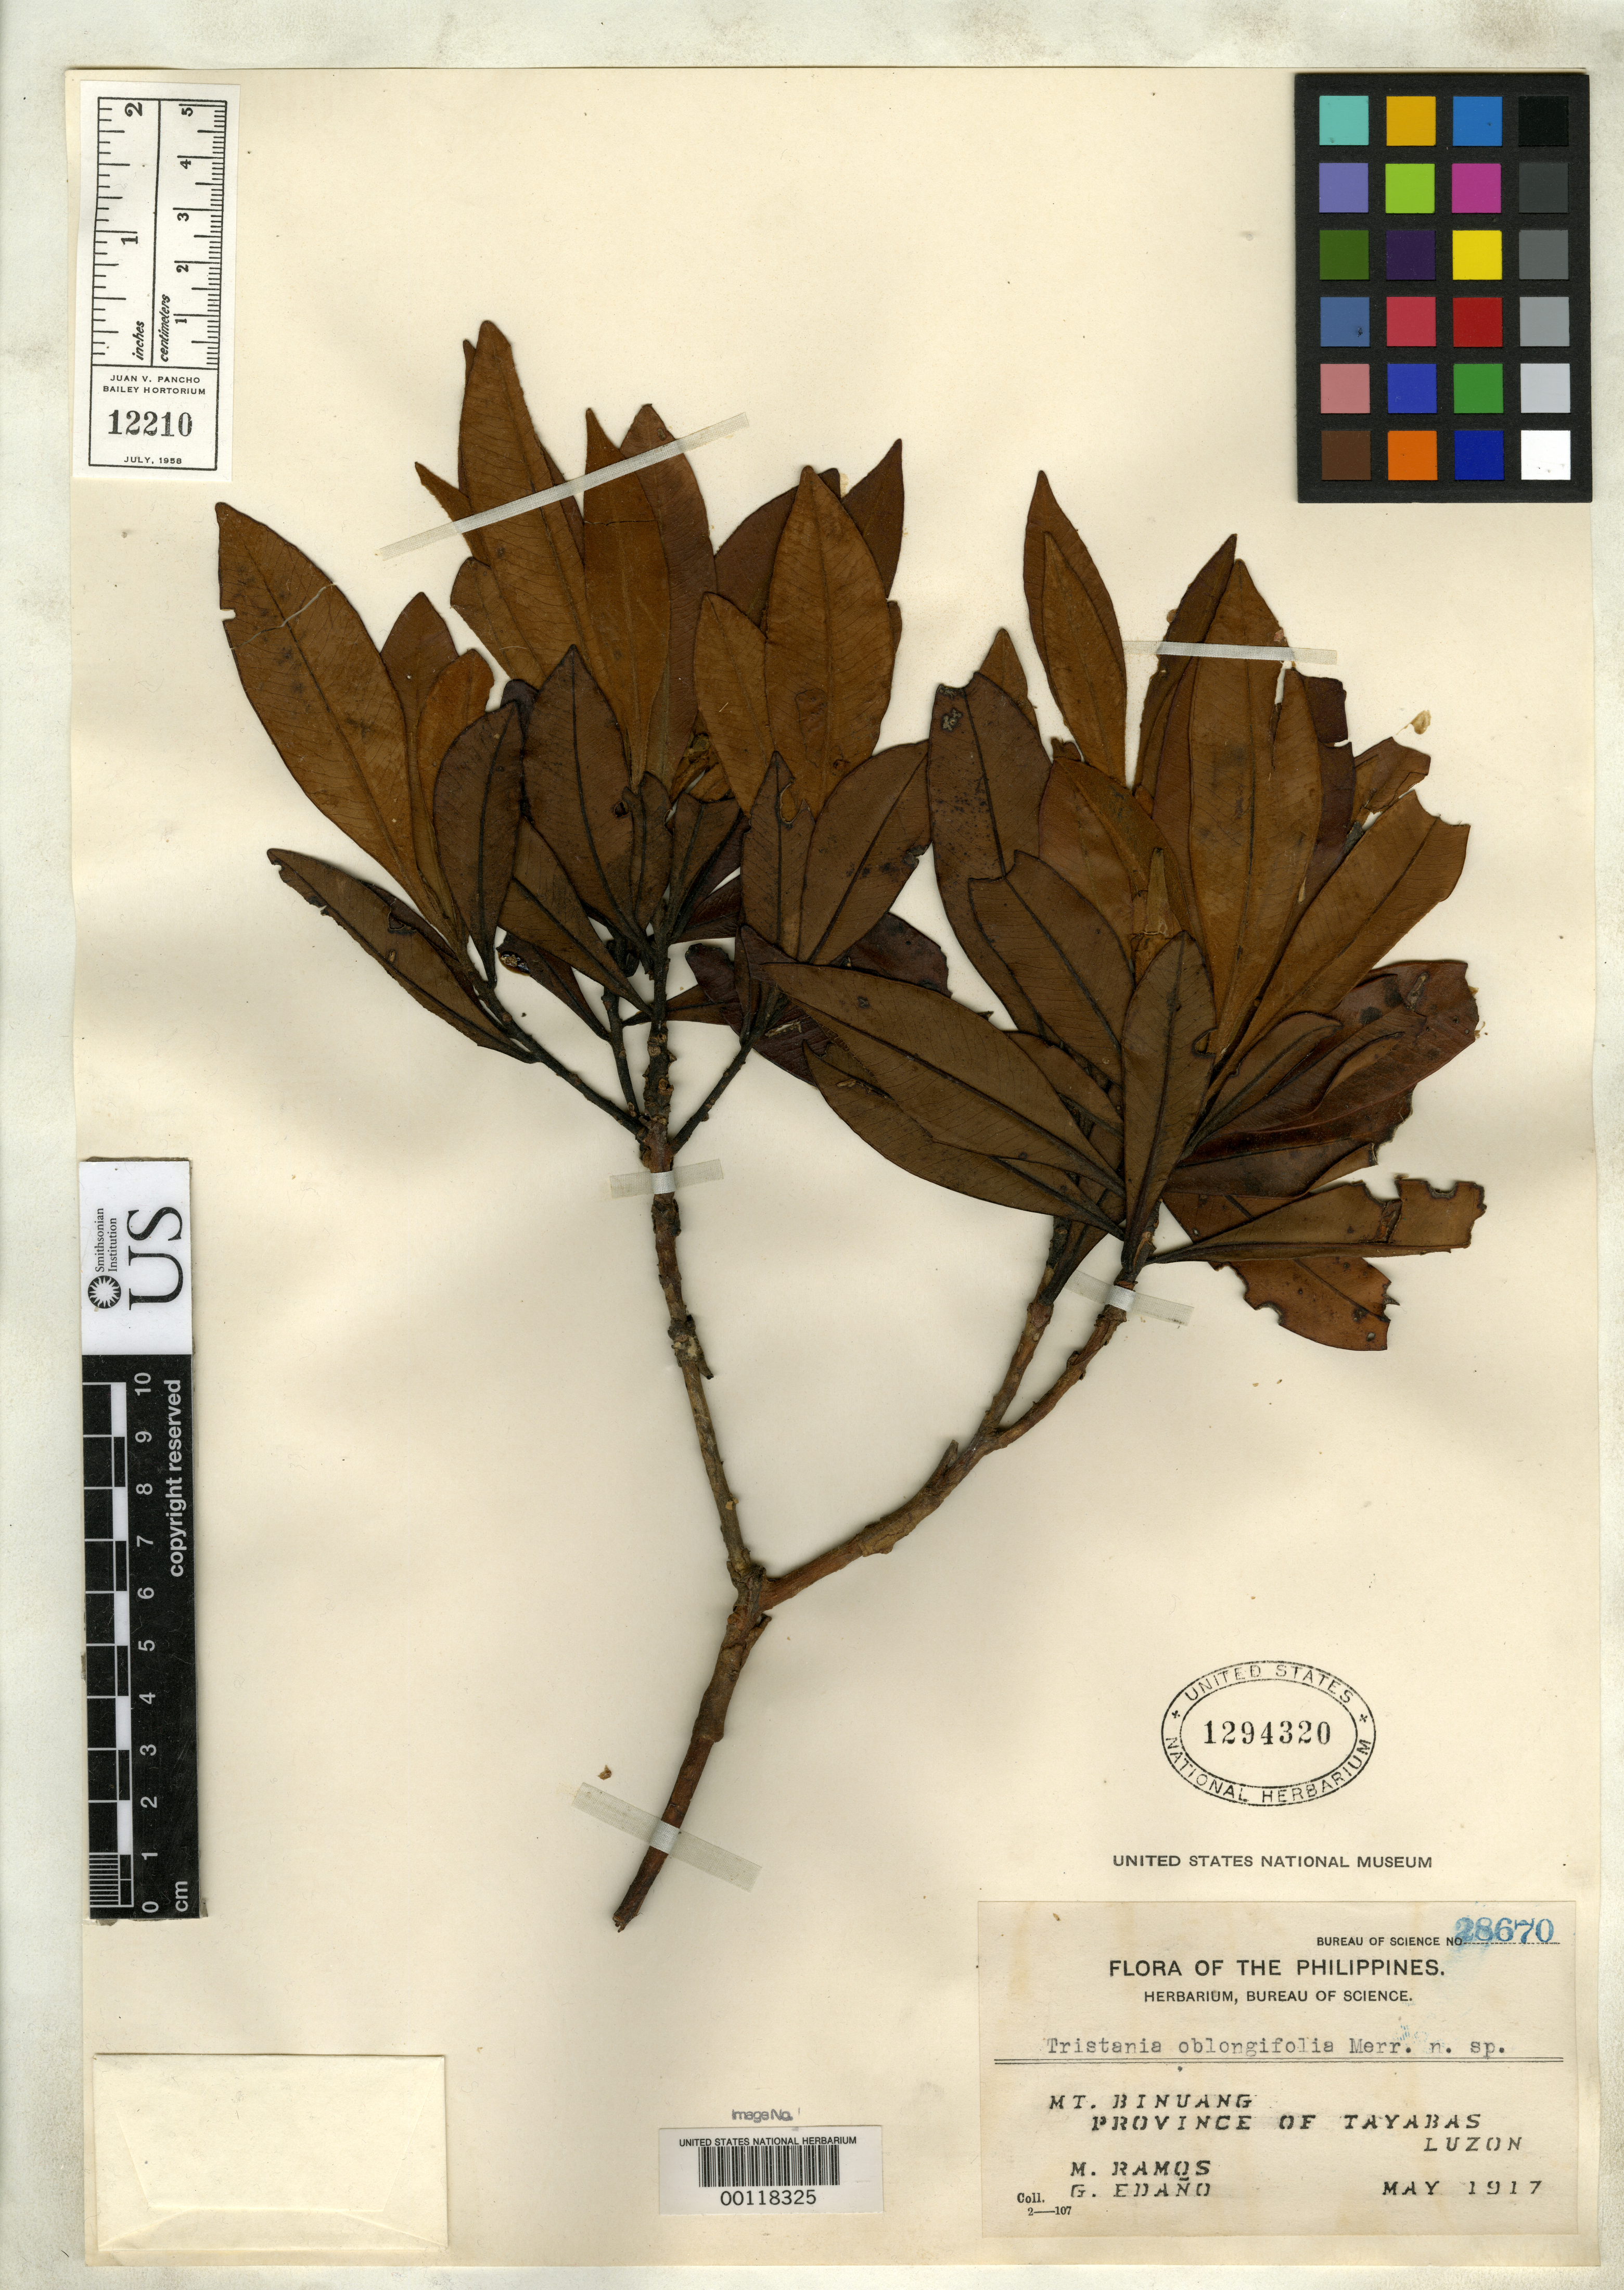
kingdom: Plantae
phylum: Tracheophyta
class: Magnoliopsida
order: Myrtales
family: Myrtaceae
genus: Tristania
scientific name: Tristania oblongifolia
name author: Merr.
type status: Isotype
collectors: M. Ramos & G. E. Edaño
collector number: Bur. Sci. 28670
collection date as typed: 28 May 1917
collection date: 1917-05-28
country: Philippines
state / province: Calabarzon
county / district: Quezon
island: Luzon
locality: Mount Binuang.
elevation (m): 400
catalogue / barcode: US 1294320